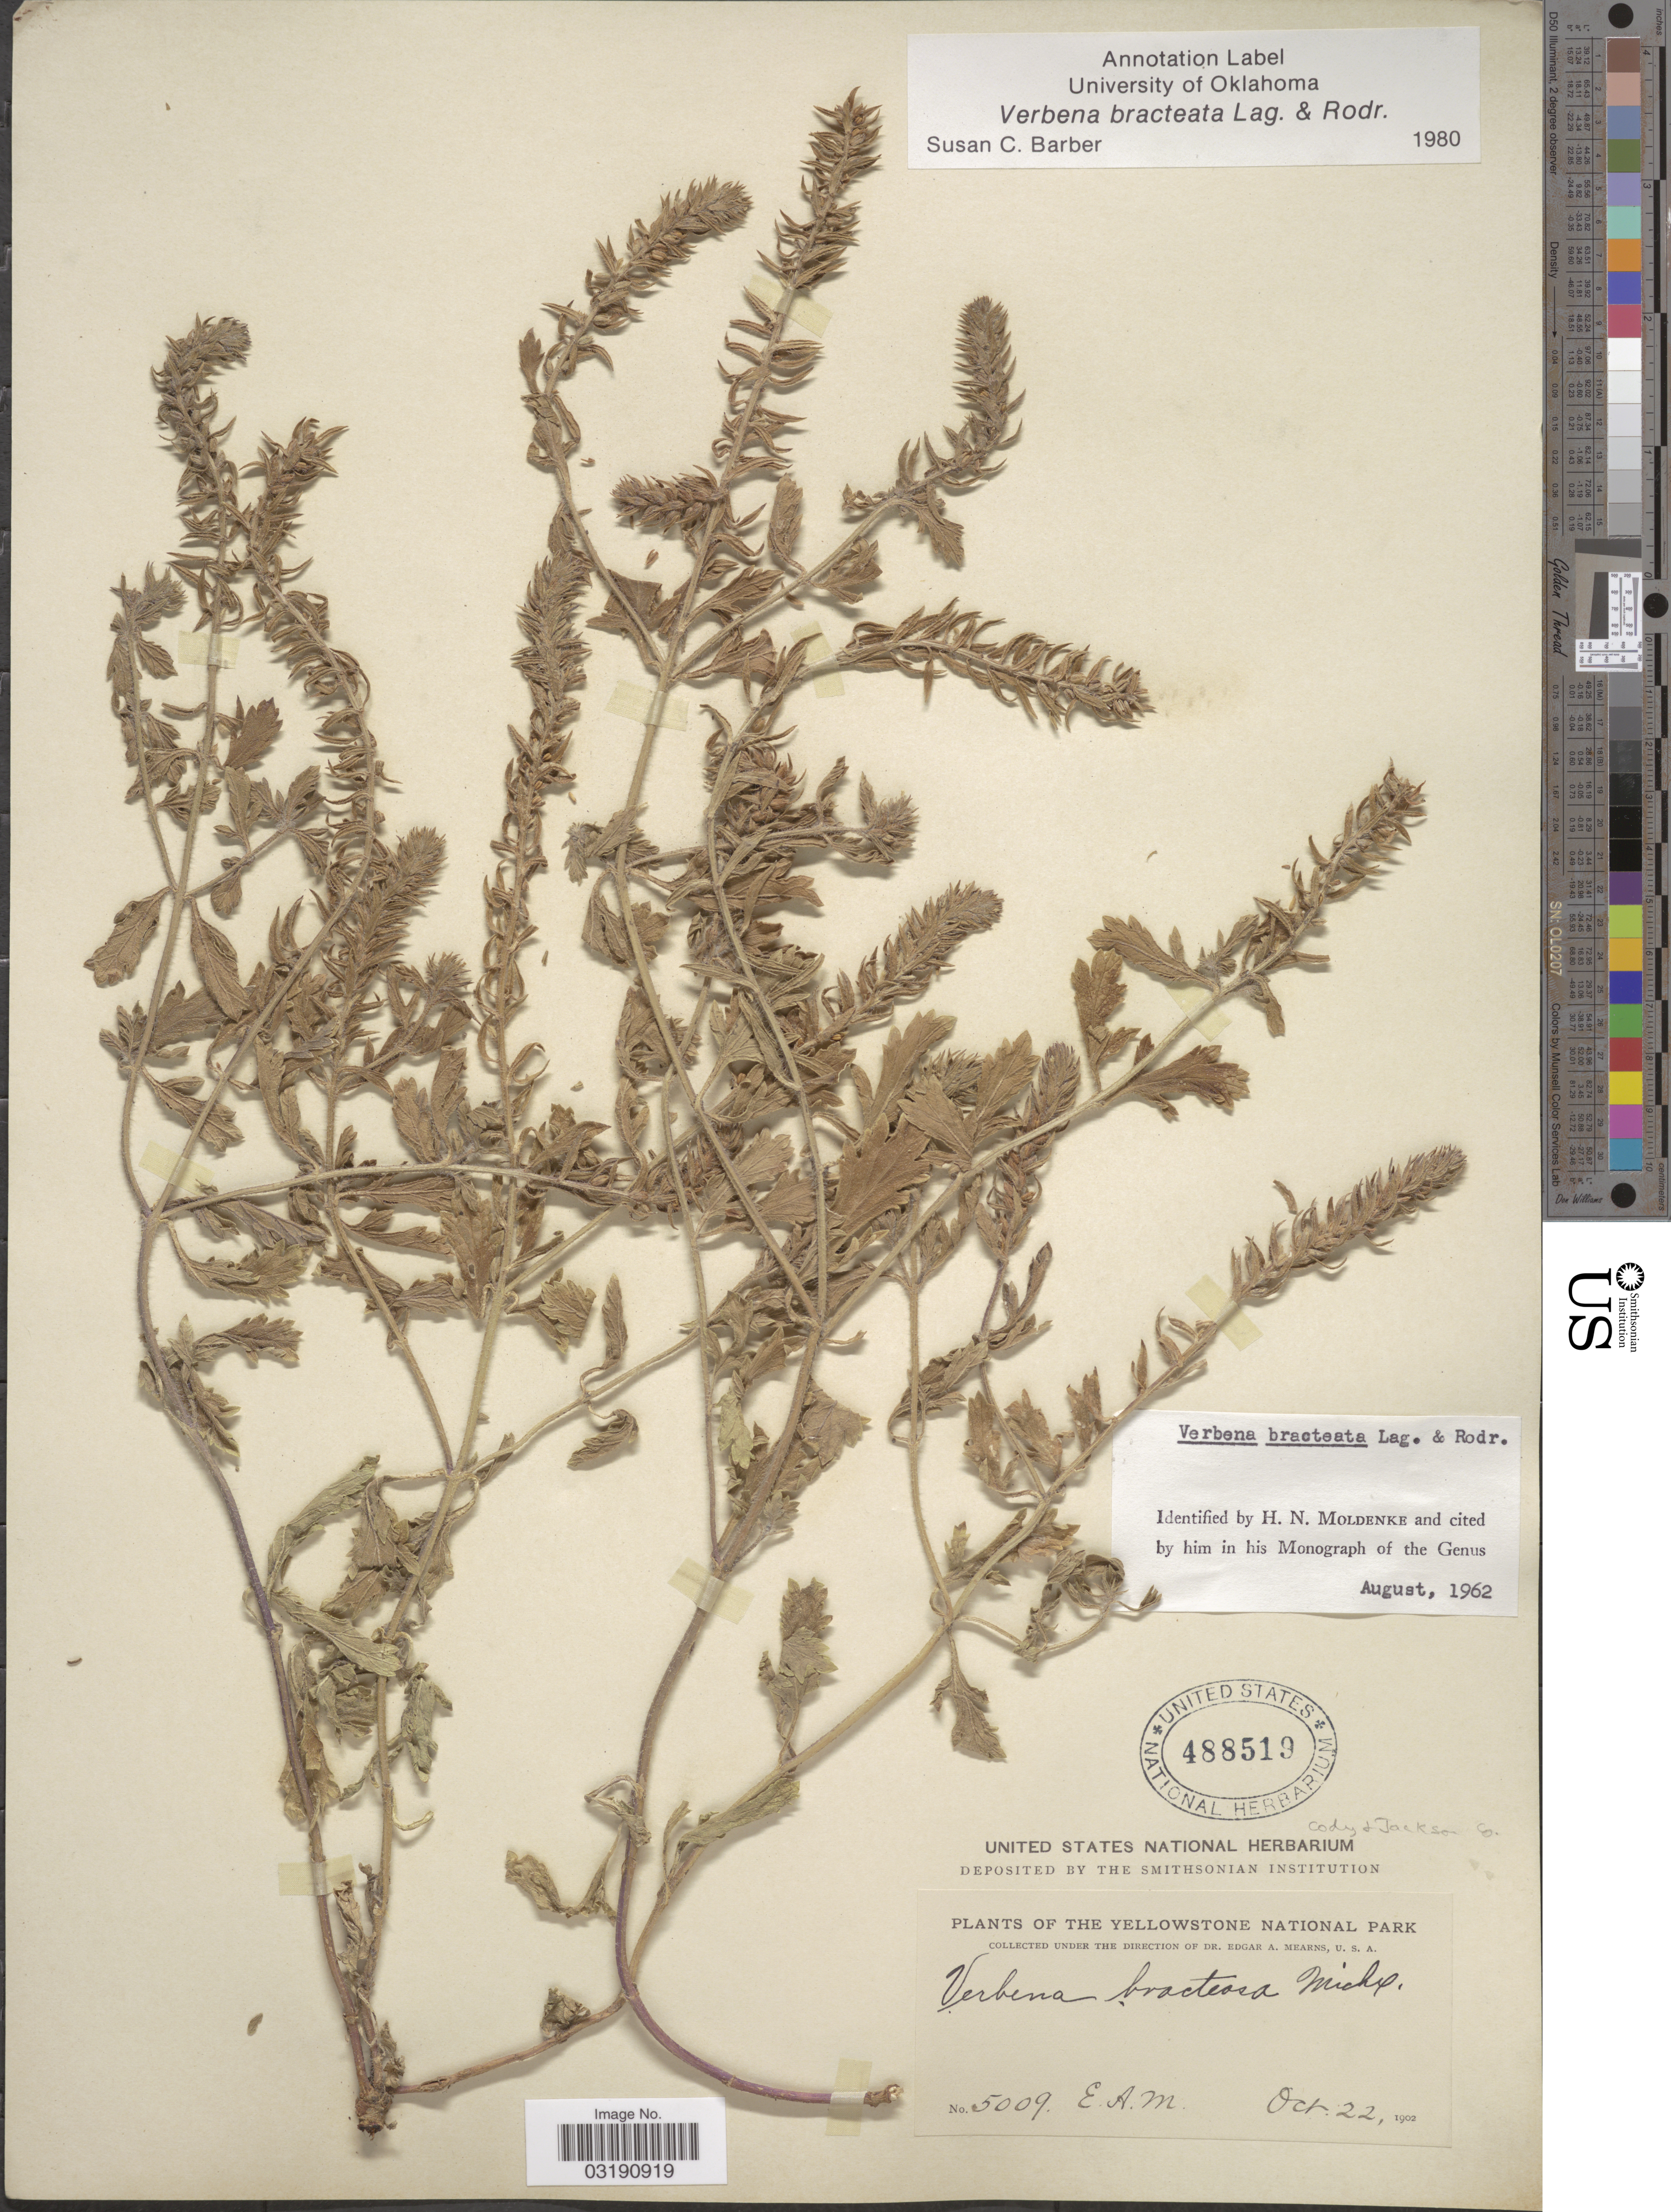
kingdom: Plantae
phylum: Tracheophyta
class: Magnoliopsida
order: Lamiales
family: Verbenaceae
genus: Verbena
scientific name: Verbena bracteata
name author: Cav. ex Lag. & Rodr.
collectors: E. A. Mearns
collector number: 5009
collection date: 1902-10-22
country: United States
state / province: Wyoming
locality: Yellowstone National Park. Cody + Jackson Co.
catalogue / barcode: US 488519